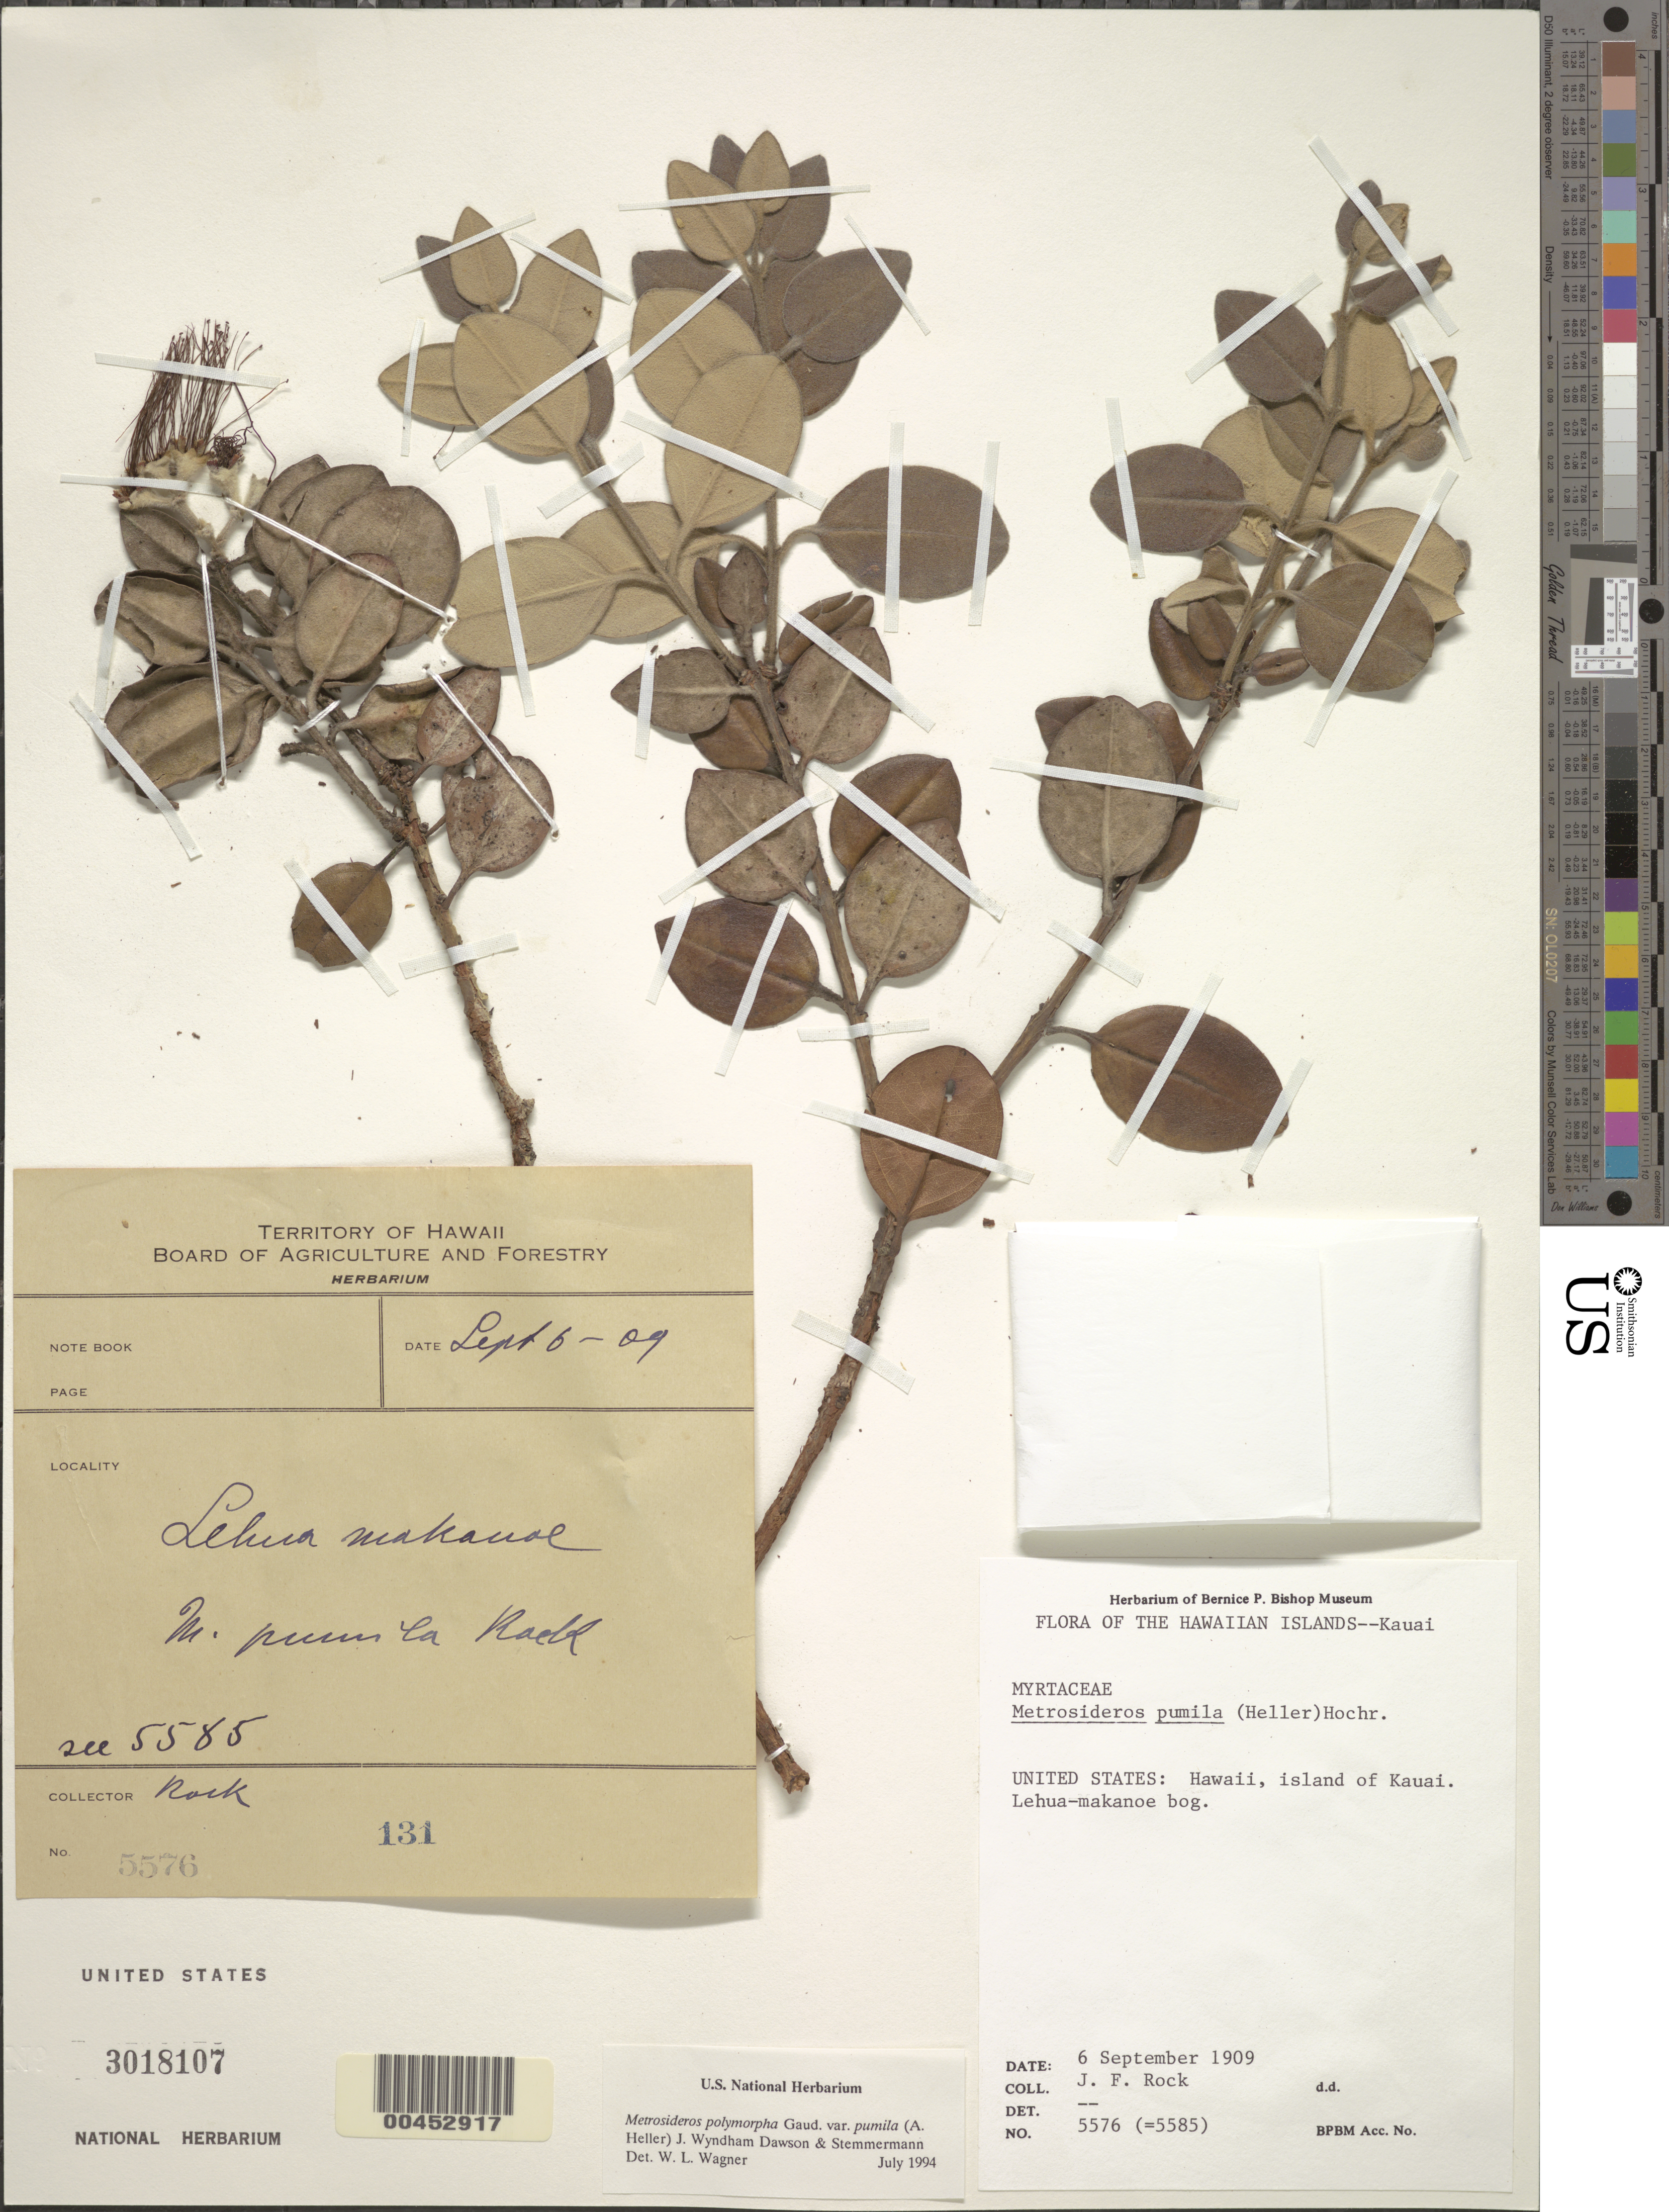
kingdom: Plantae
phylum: Tracheophyta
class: Magnoliopsida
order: Myrtales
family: Myrtaceae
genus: Metrosideros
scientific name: Metrosideros polymorpha var. pumila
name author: (A. Heller) J.W. Dawson & Stemmerm.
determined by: Wagner, W. L., (BOT), Smithsonian Institution - National Museum of Natural History (UNITED STATES)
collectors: J. F. Rock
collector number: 5576 (=5585)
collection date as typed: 6 Sep 1909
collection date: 1909-09-06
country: United States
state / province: Hawaii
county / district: Kauai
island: Kaua'i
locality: Lehua-makanoe bog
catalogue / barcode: US 3018107